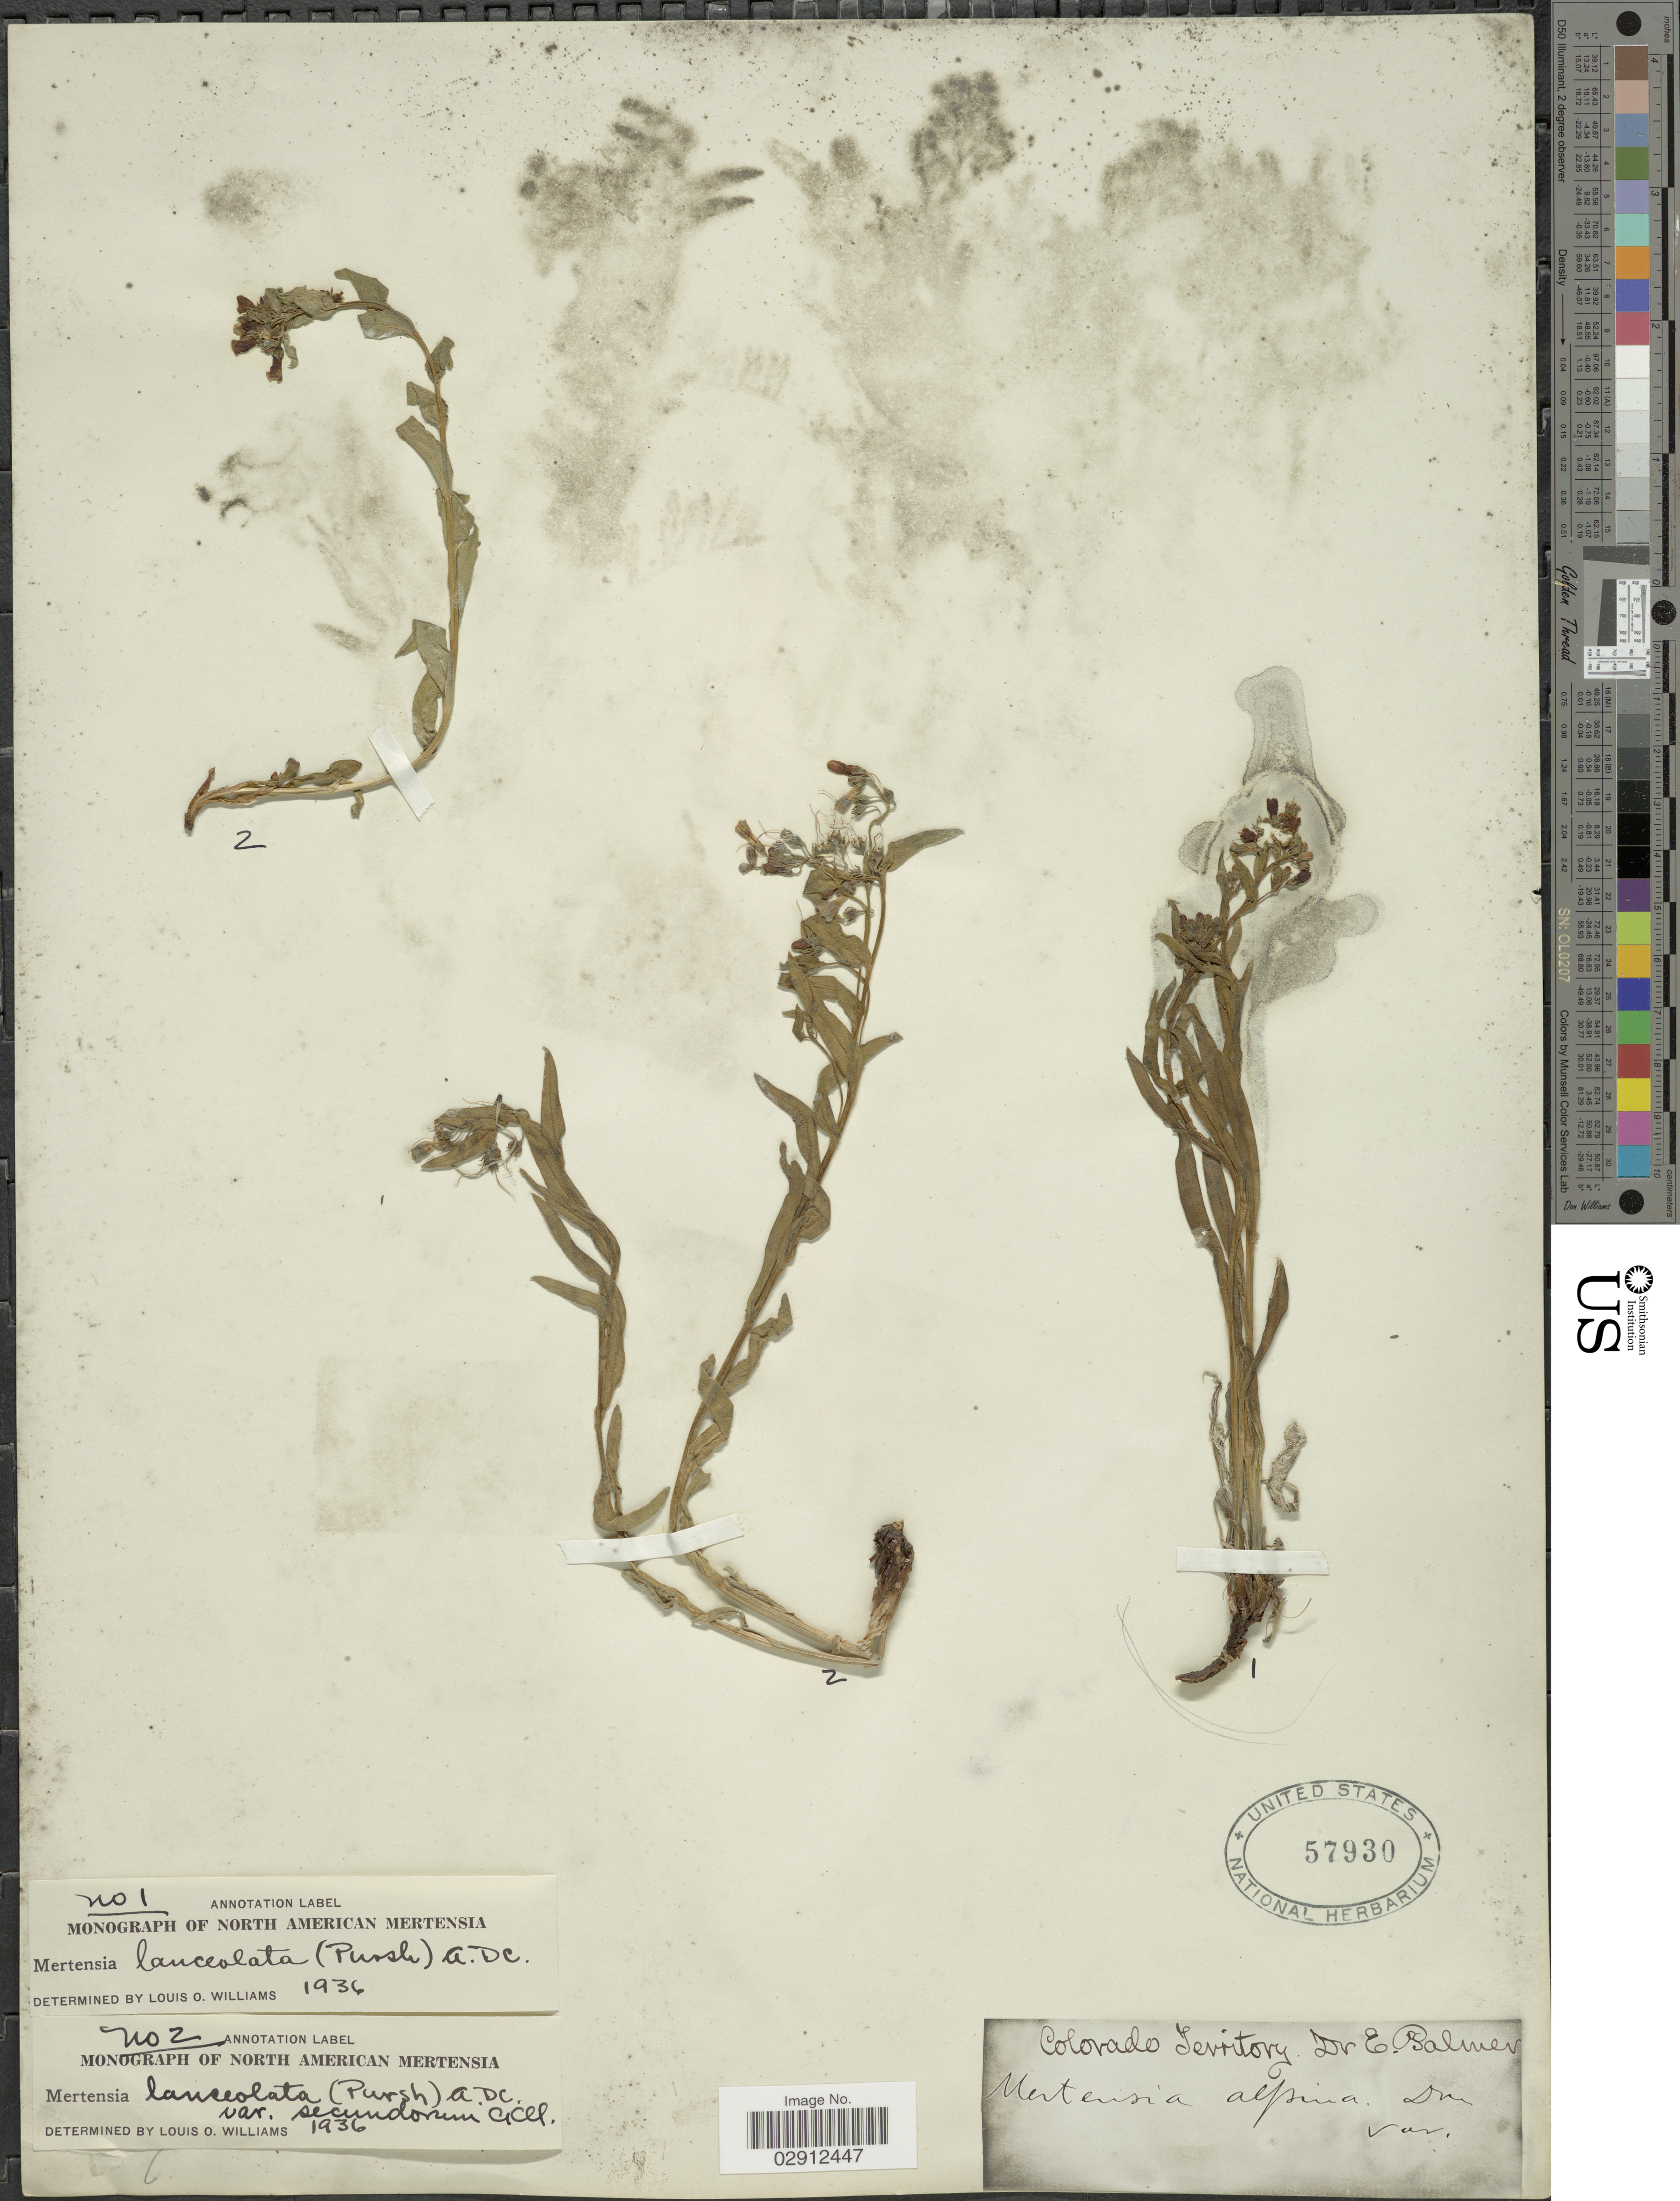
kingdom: Plantae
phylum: Tracheophyta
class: Magnoliopsida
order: Boraginales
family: Boraginaceae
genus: Mertensia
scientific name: Mertensia lanceolata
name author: (Pursh) DC. ex A. DC.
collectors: E. Palmer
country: United States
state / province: Colorado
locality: Colorado Territory.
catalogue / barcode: US 57930